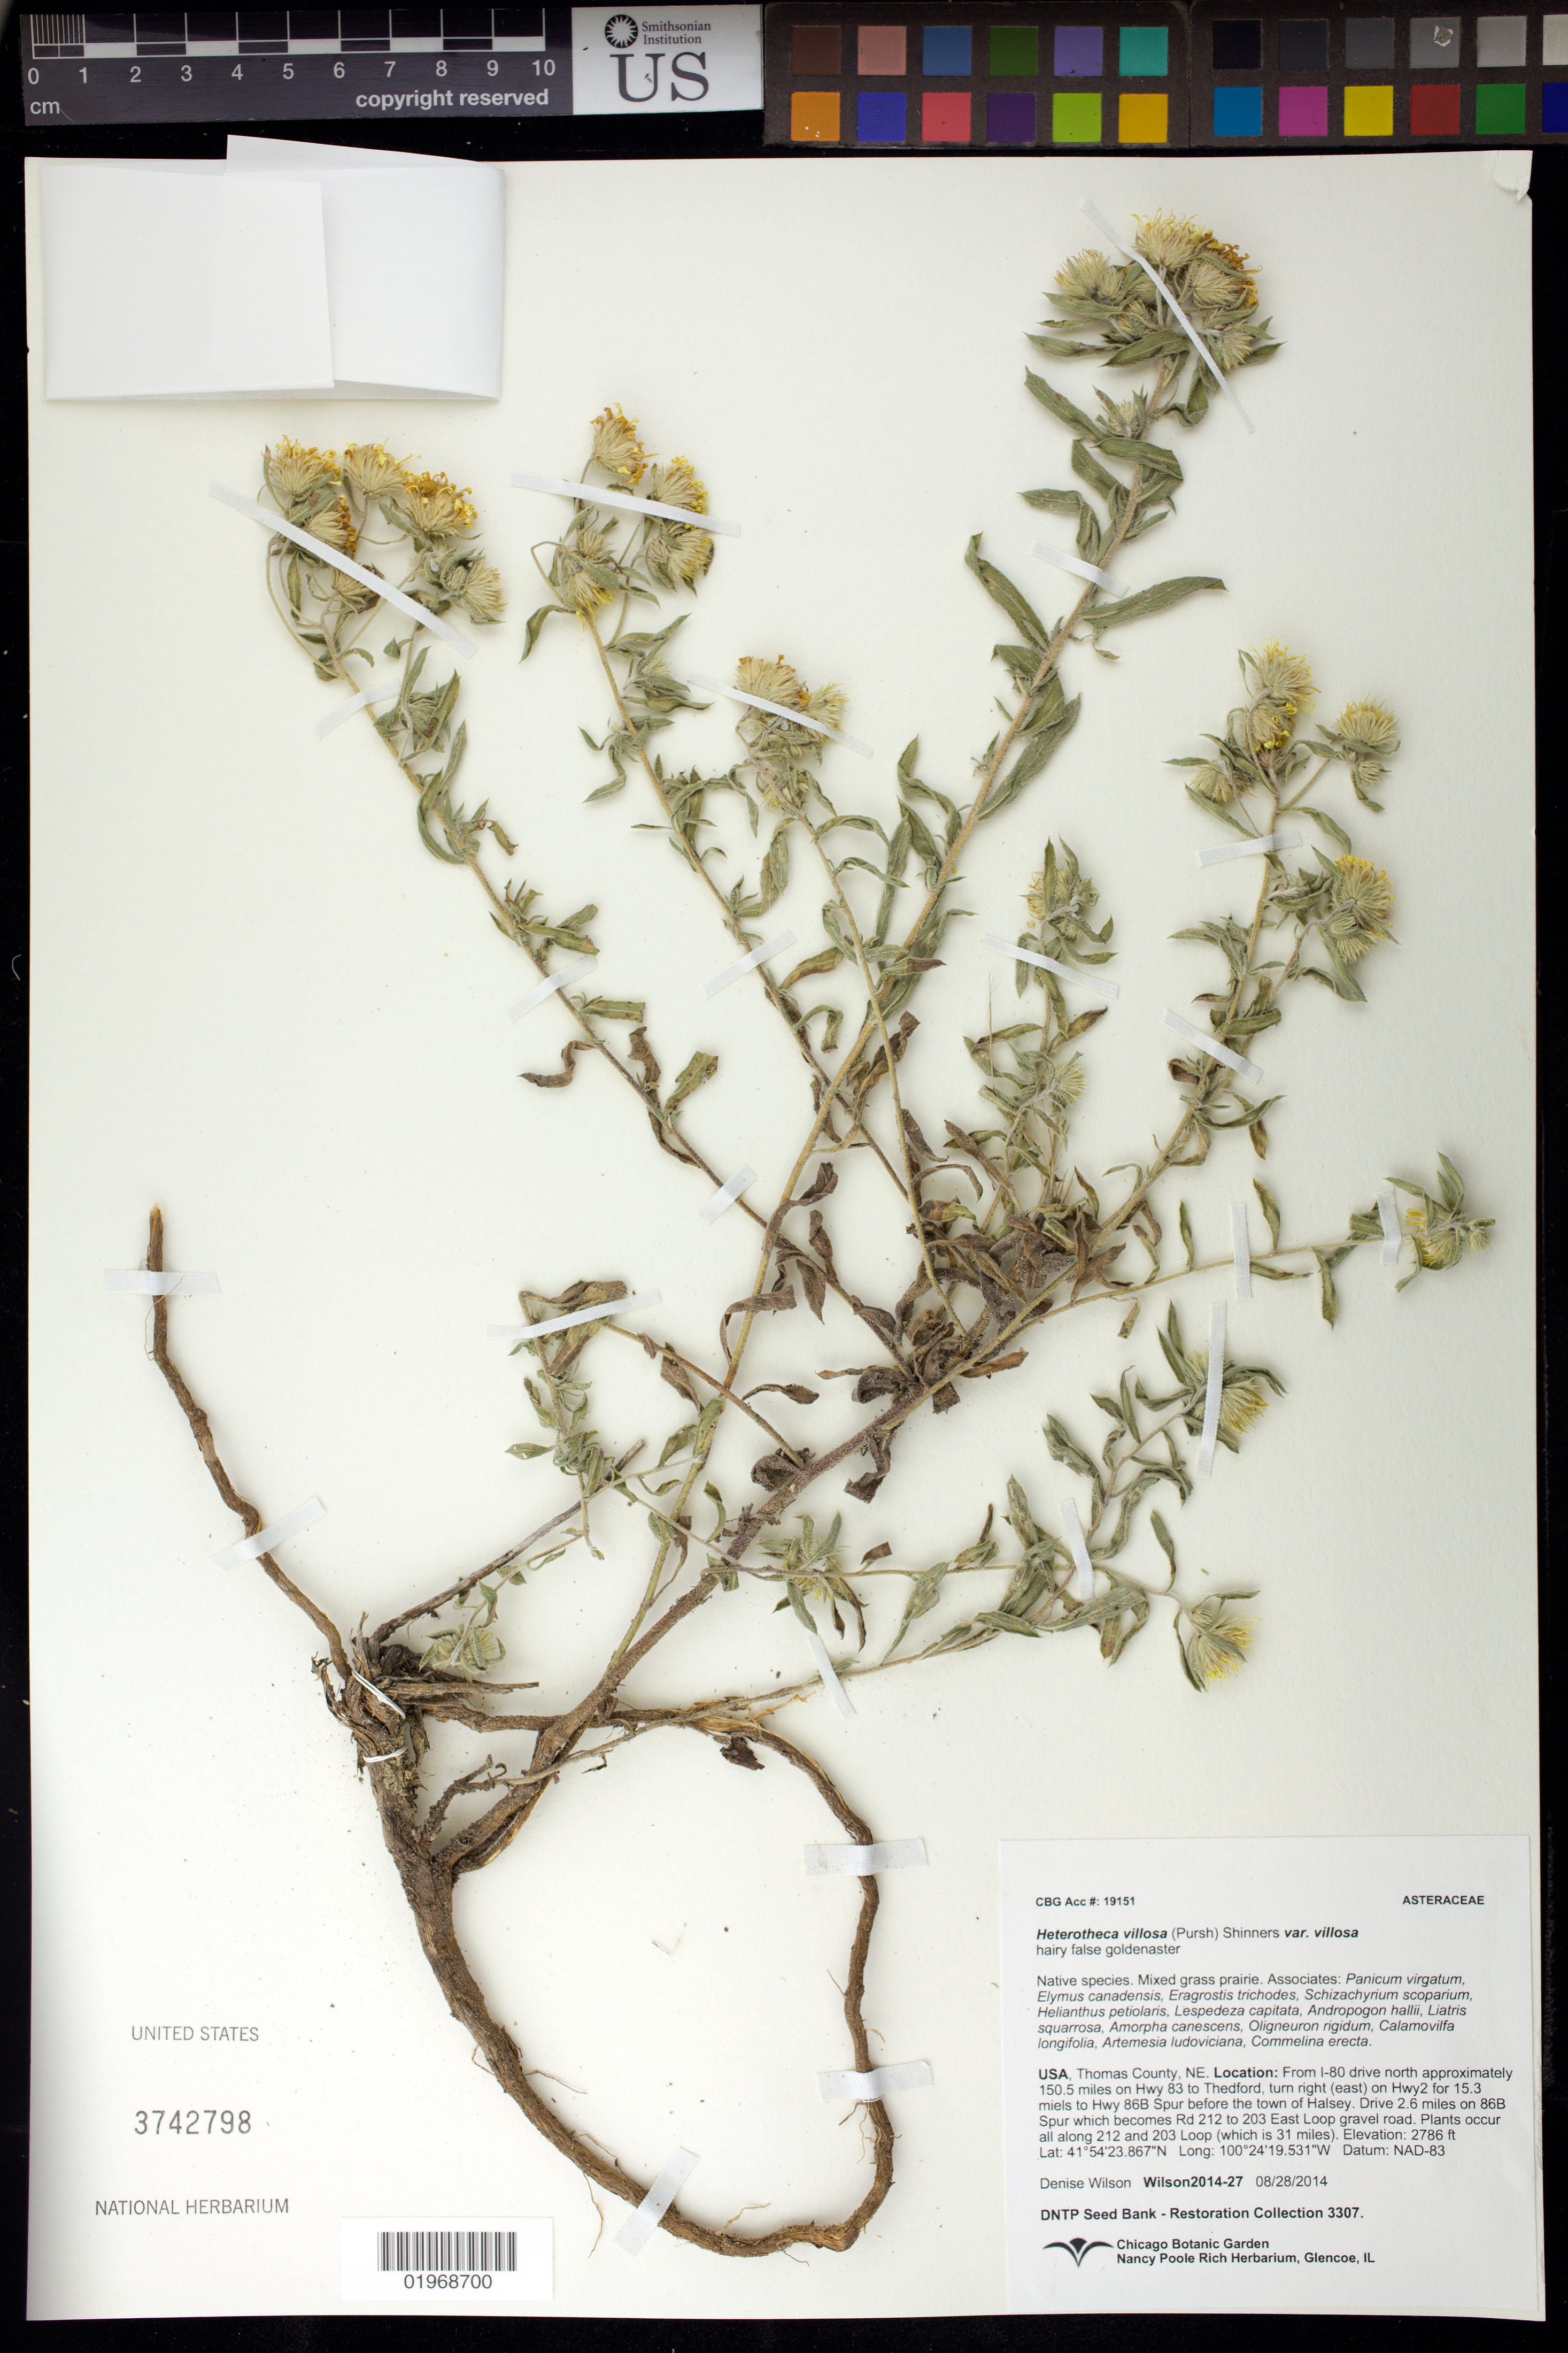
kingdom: Plantae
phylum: Tracheophyta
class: Magnoliopsida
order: Asterales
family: Asteraceae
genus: Heterotheca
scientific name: Heterotheca villosa var. villosa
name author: (Pursh) Shinners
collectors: D. Wilson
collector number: Wilson2014-27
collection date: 2014-08-28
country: United States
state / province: Nebraska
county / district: Thomas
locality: Along 212 Rd and 203 Loop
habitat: Mixed grass prairie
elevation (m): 849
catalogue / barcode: US 3742798